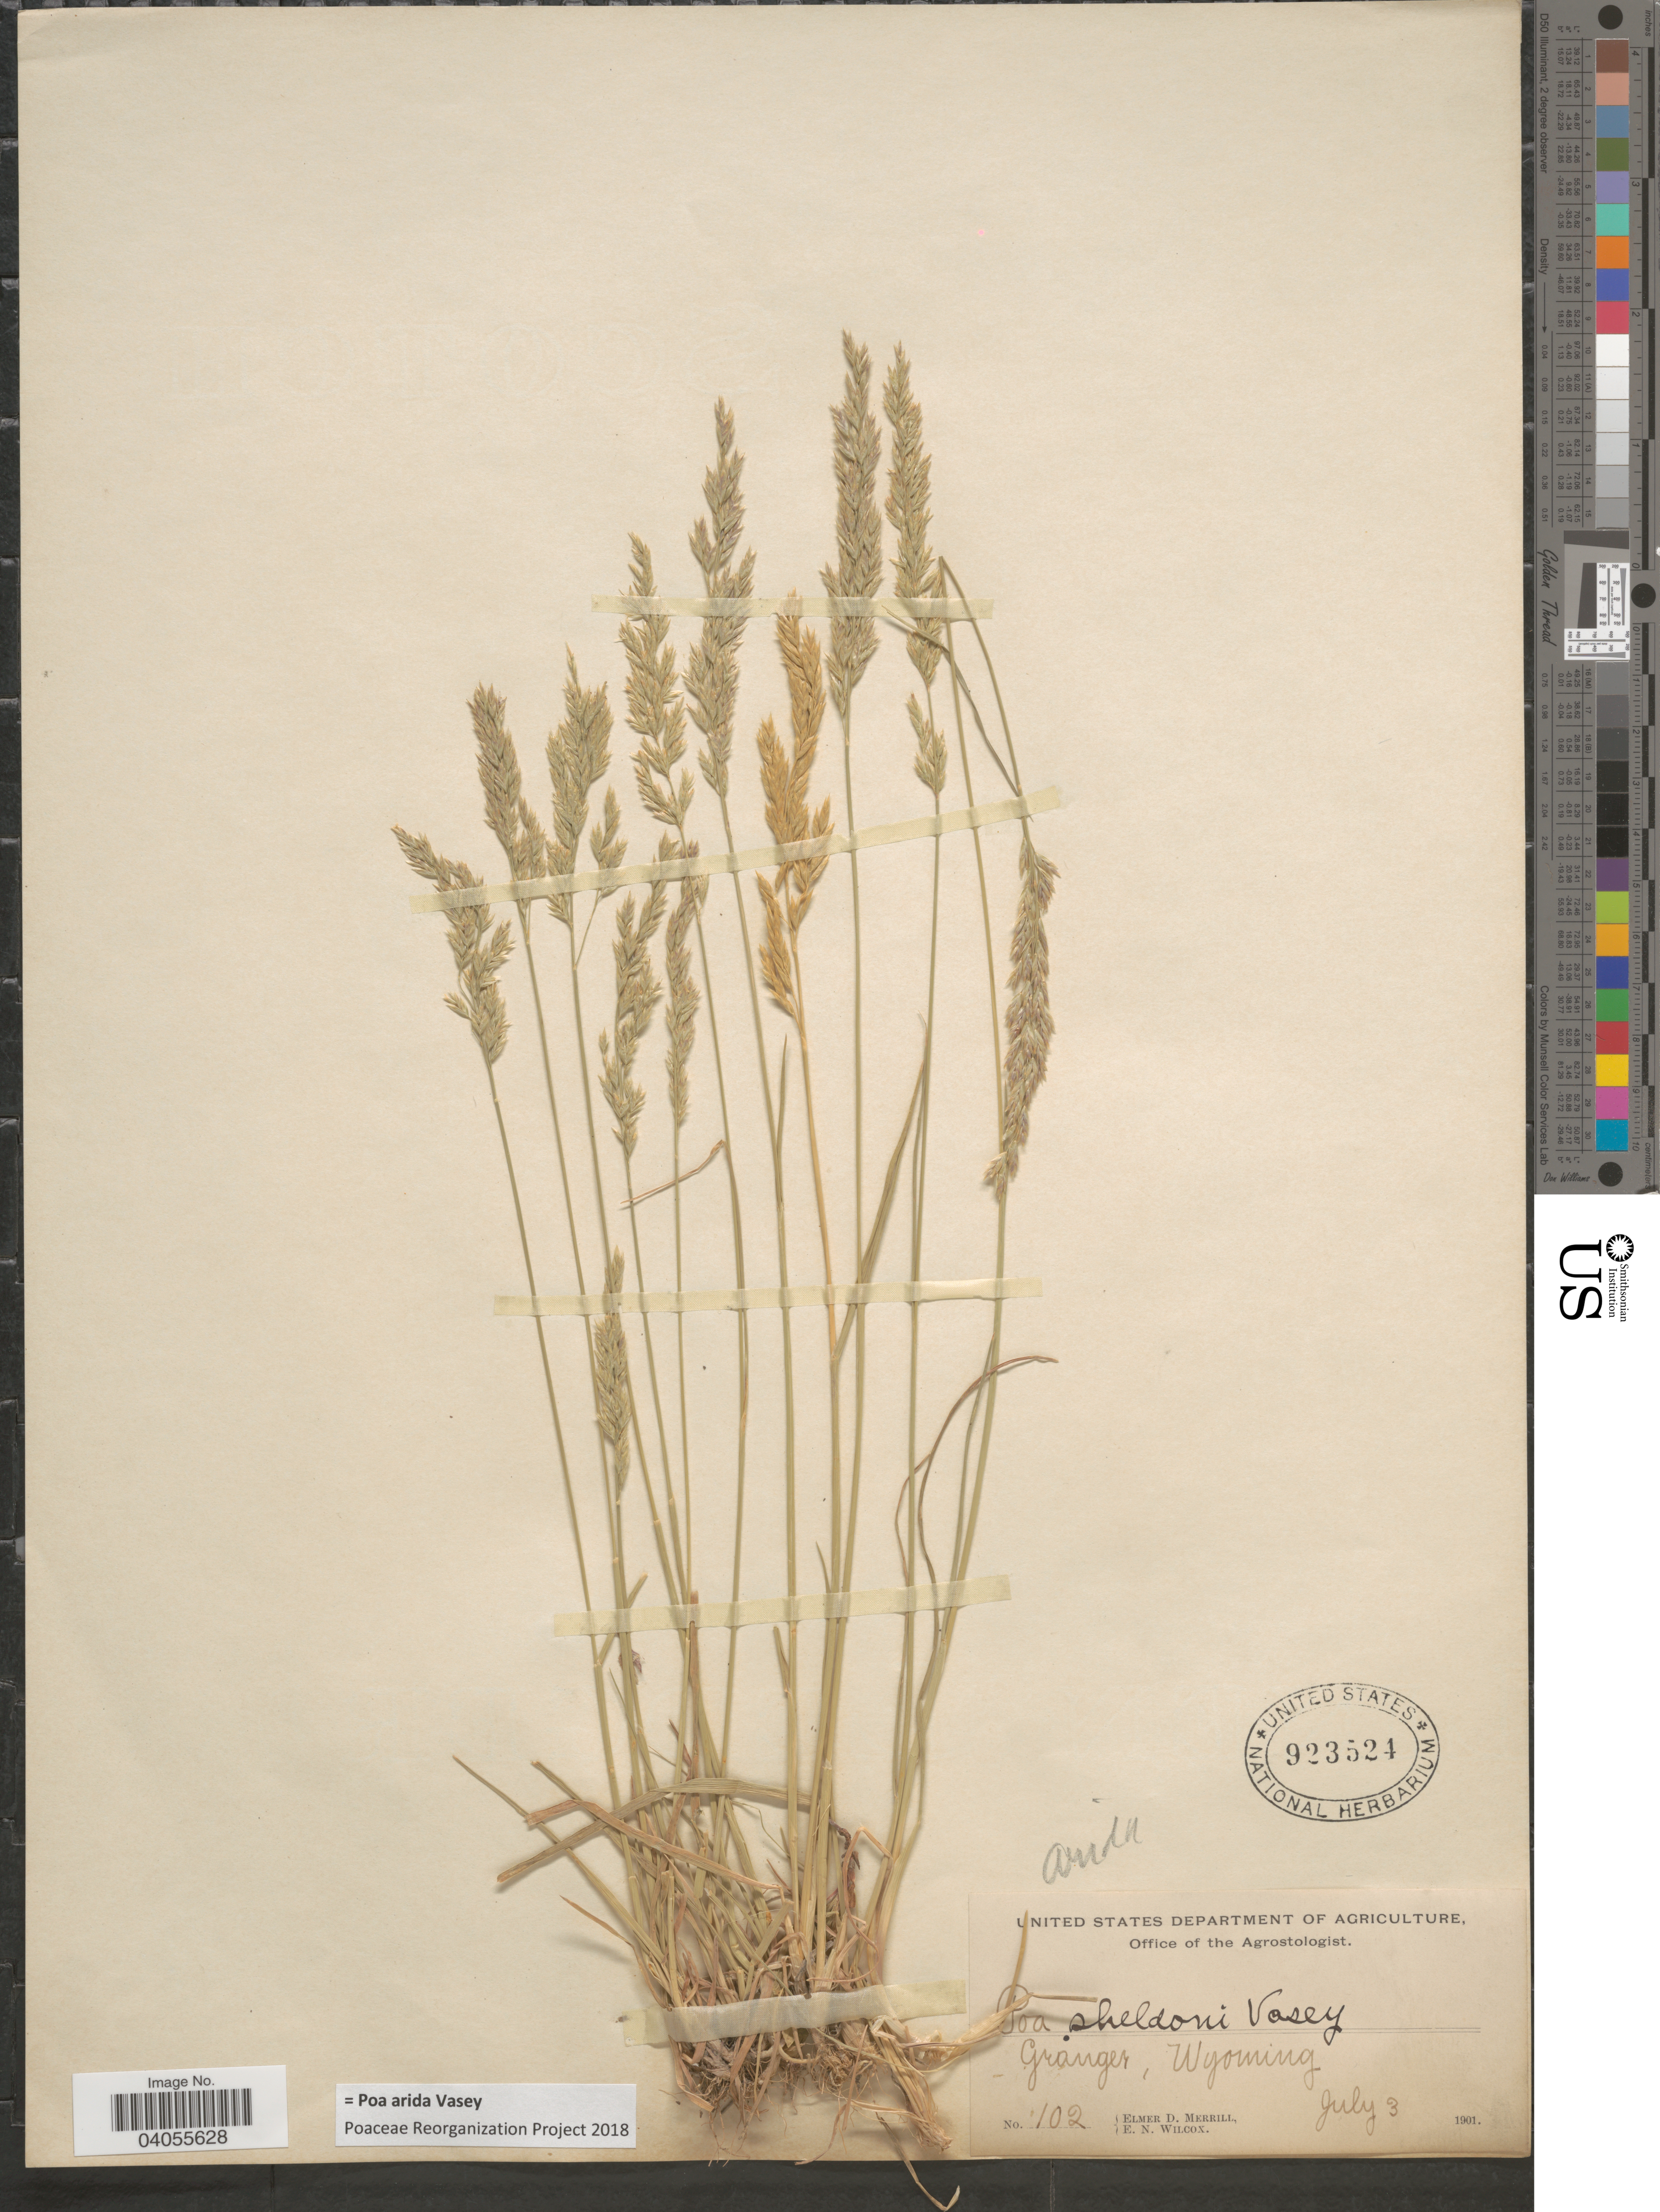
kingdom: Plantae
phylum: Tracheophyta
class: Liliopsida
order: Poales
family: Poaceae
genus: Poa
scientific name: Poa arida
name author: Vasey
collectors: E. D. Merrill & E. Wilcox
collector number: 102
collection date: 1901-07-03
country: United States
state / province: Wyoming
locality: Granger.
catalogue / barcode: US 923524